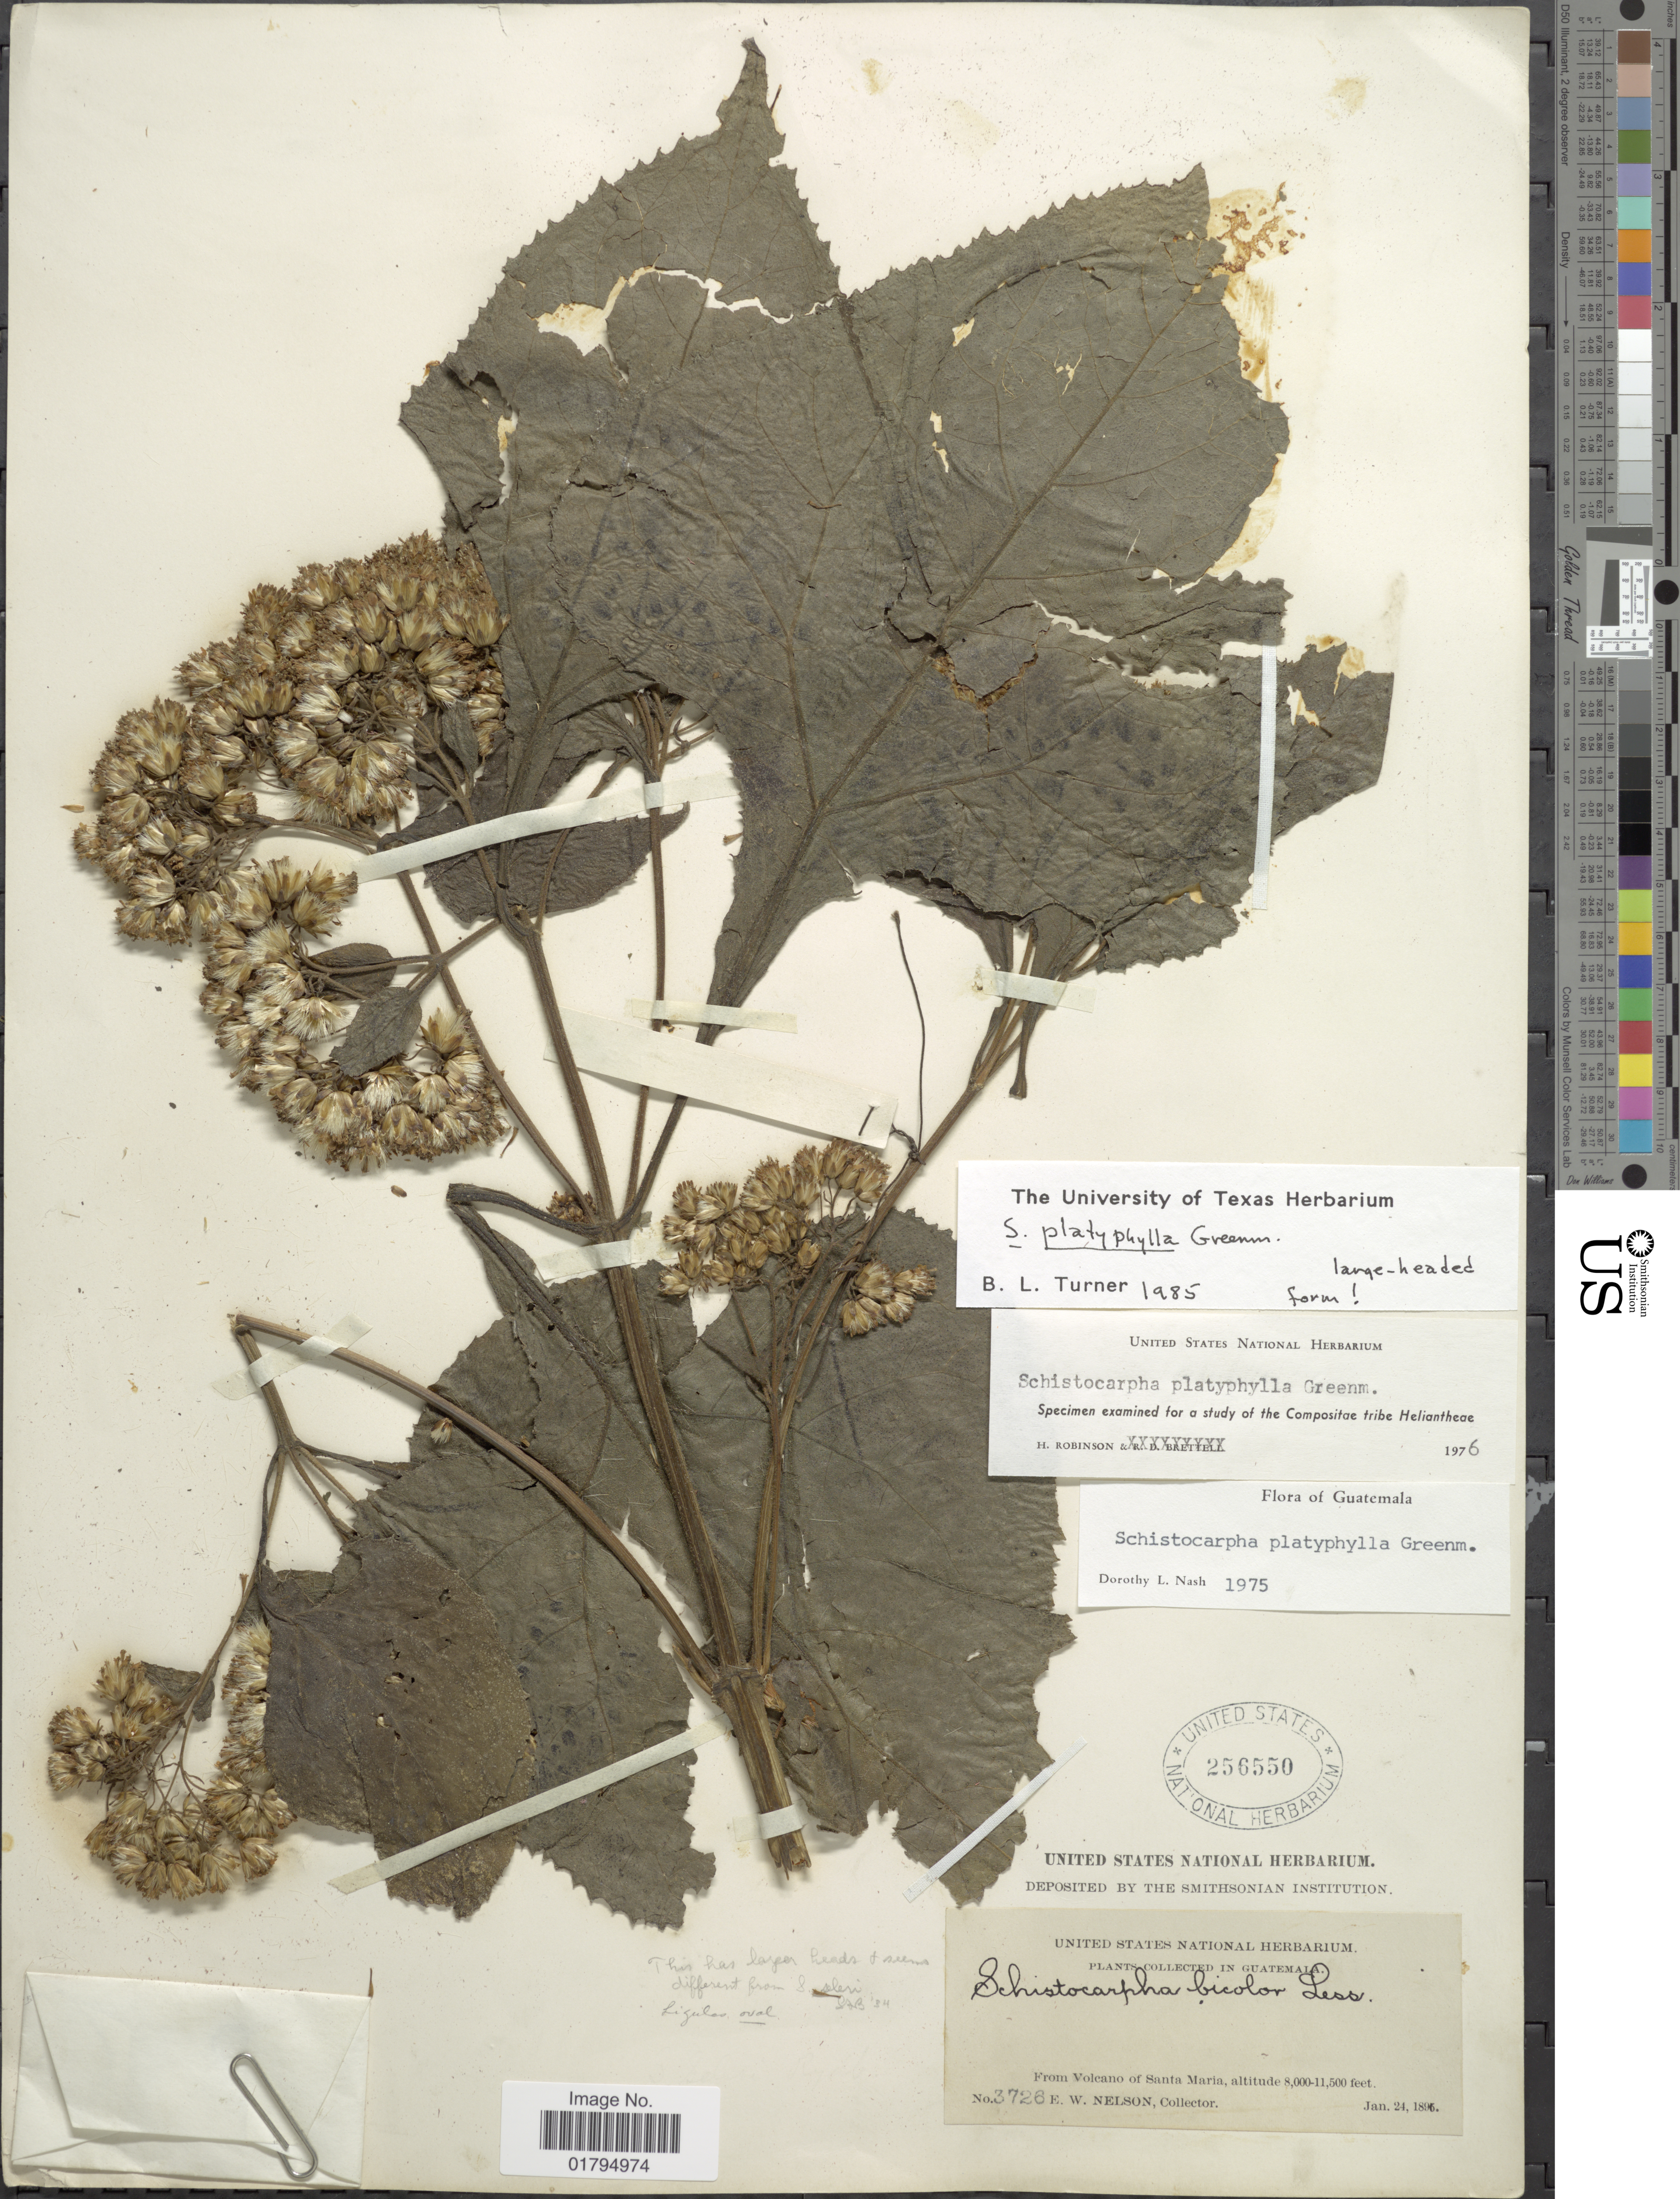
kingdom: Plantae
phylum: Tracheophyta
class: Magnoliopsida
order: Asterales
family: Asteraceae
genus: Schistocarpha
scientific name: Schistocarpha platyphylla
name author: Greenm.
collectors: E. W. Nelson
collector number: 3726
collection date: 1896-01-24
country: Guatemala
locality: From Volcano of Santa Maria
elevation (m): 2438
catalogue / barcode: US 256550